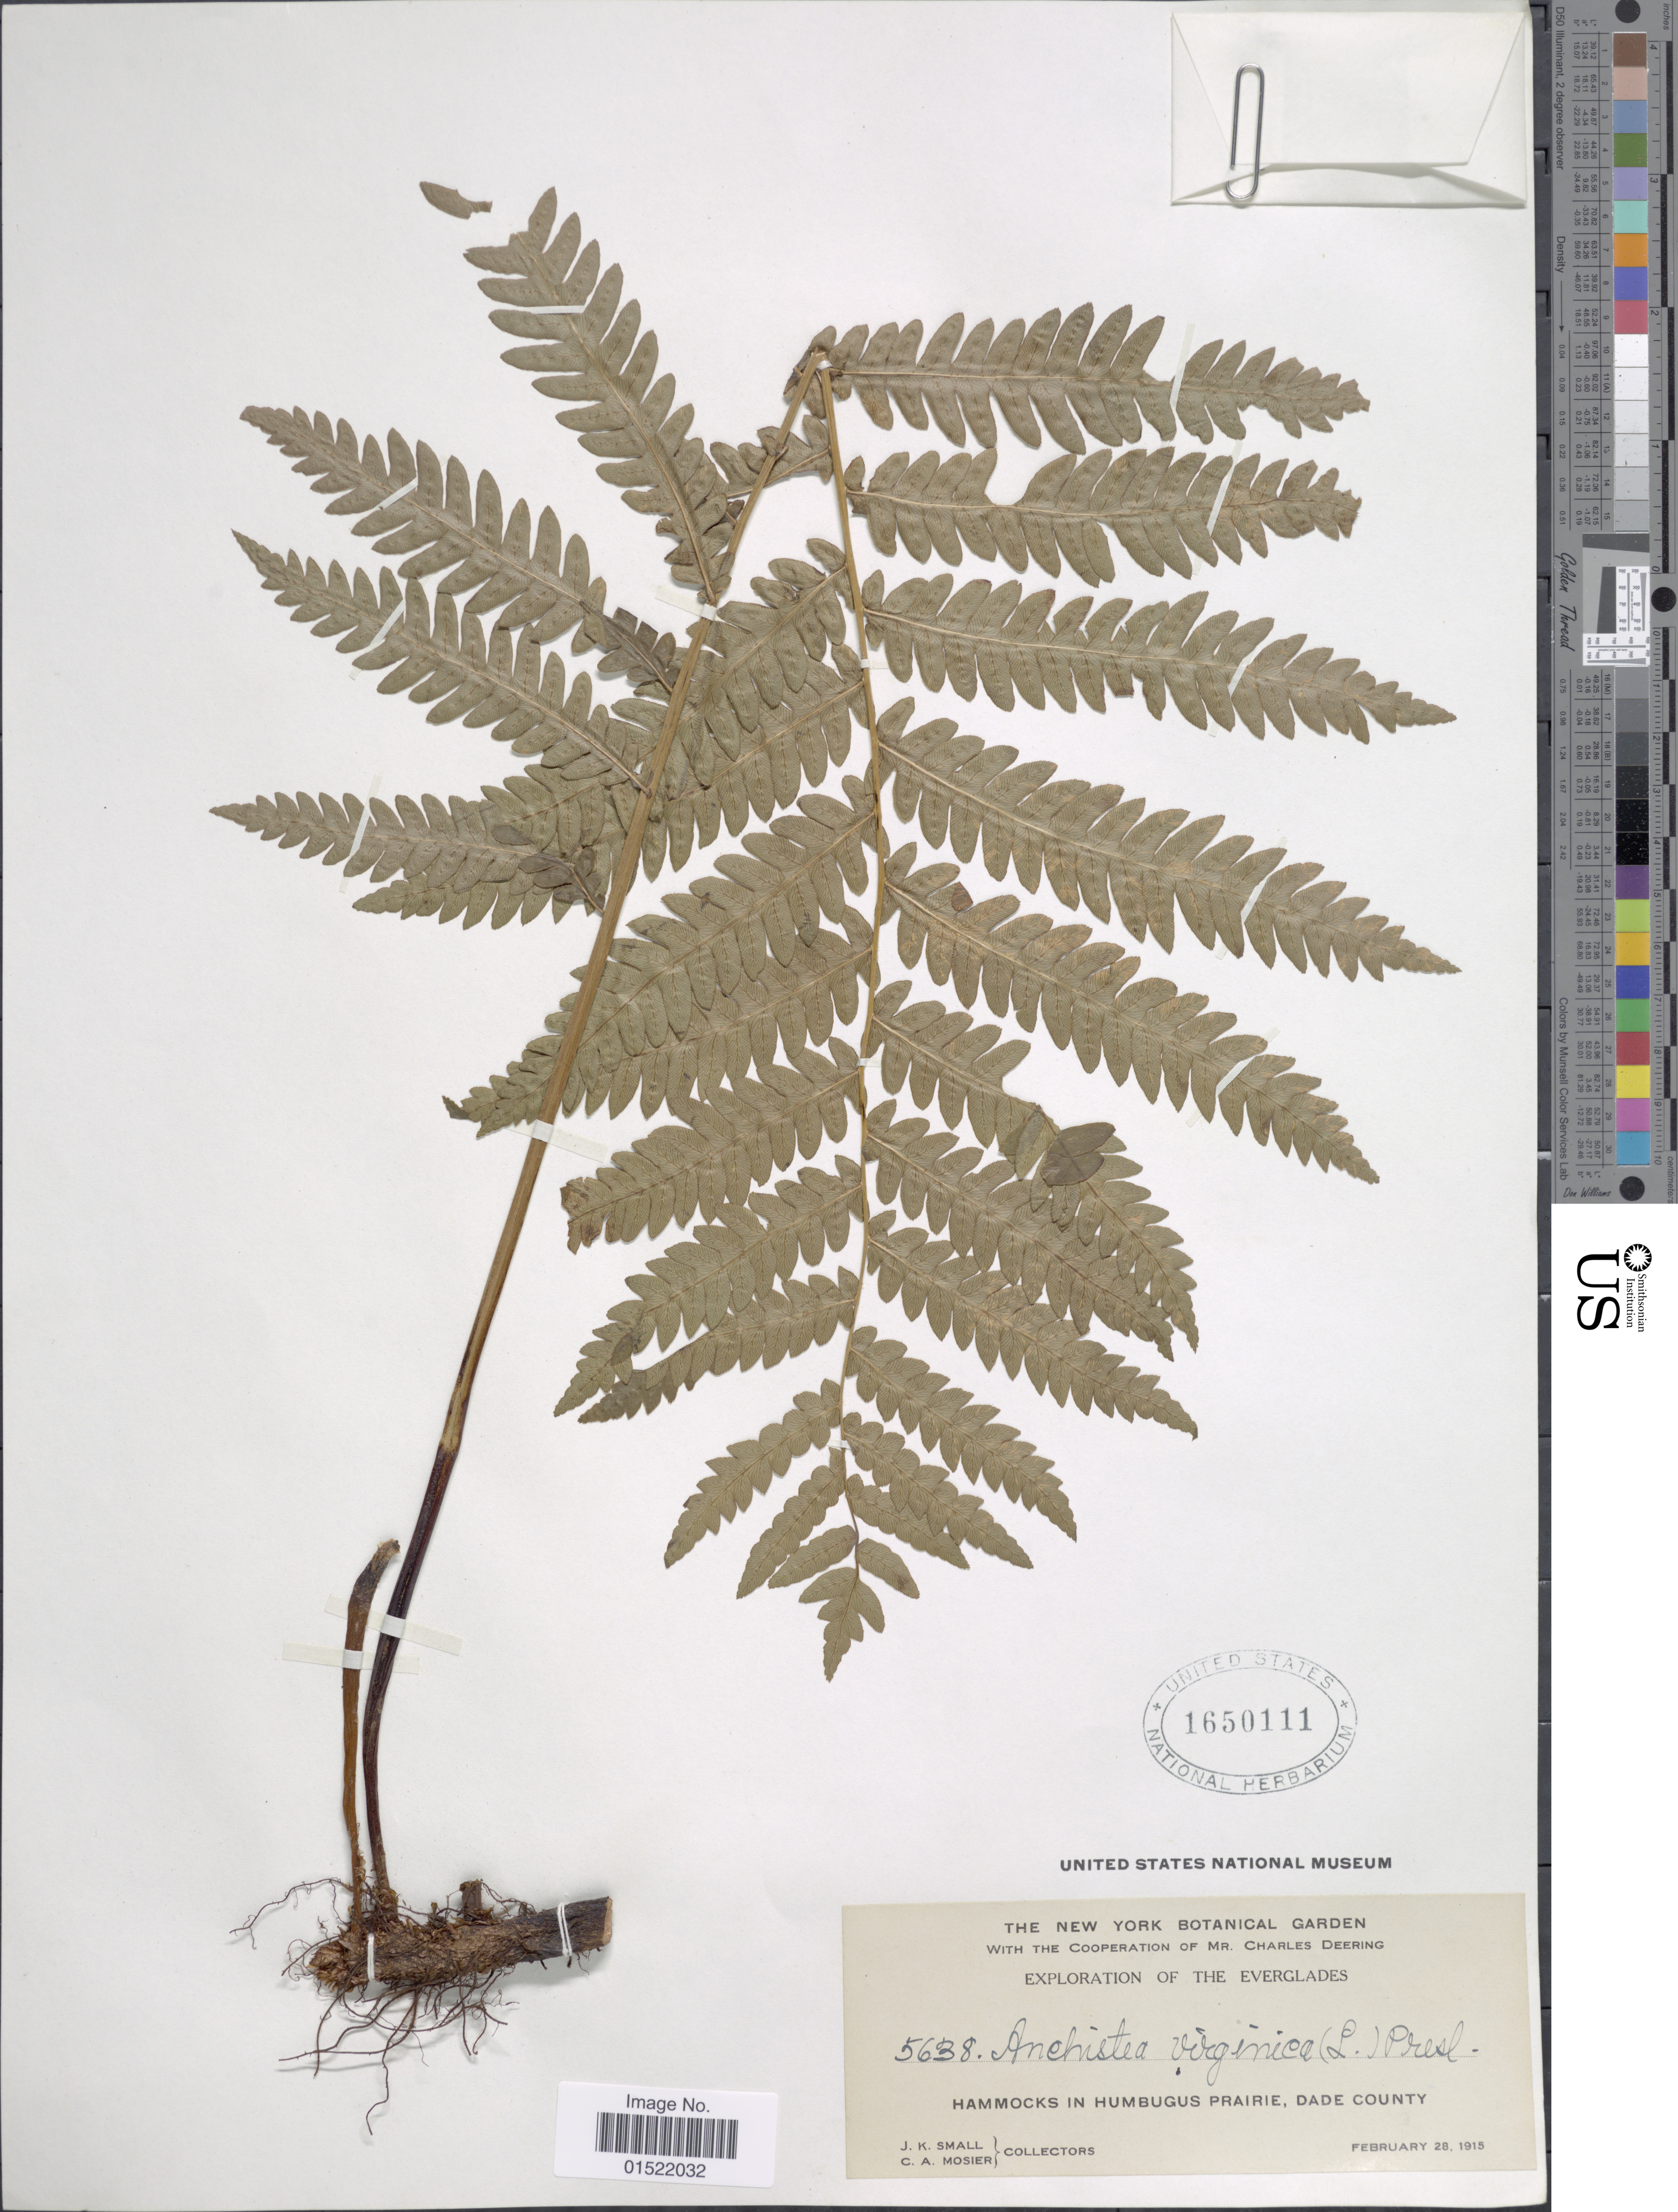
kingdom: Plantae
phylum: Tracheophyta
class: Polypodiopsida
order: Polypodiales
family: Blechnaceae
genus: Woodwardia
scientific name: Woodwardia virginica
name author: (L.) R.M. Sm.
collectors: J. K. Small & C. A. Mosier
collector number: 5638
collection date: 1915-02-28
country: United States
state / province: Florida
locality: Everglades, Hammocks in Humbugus Prairie, Dade County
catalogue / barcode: US 1650111